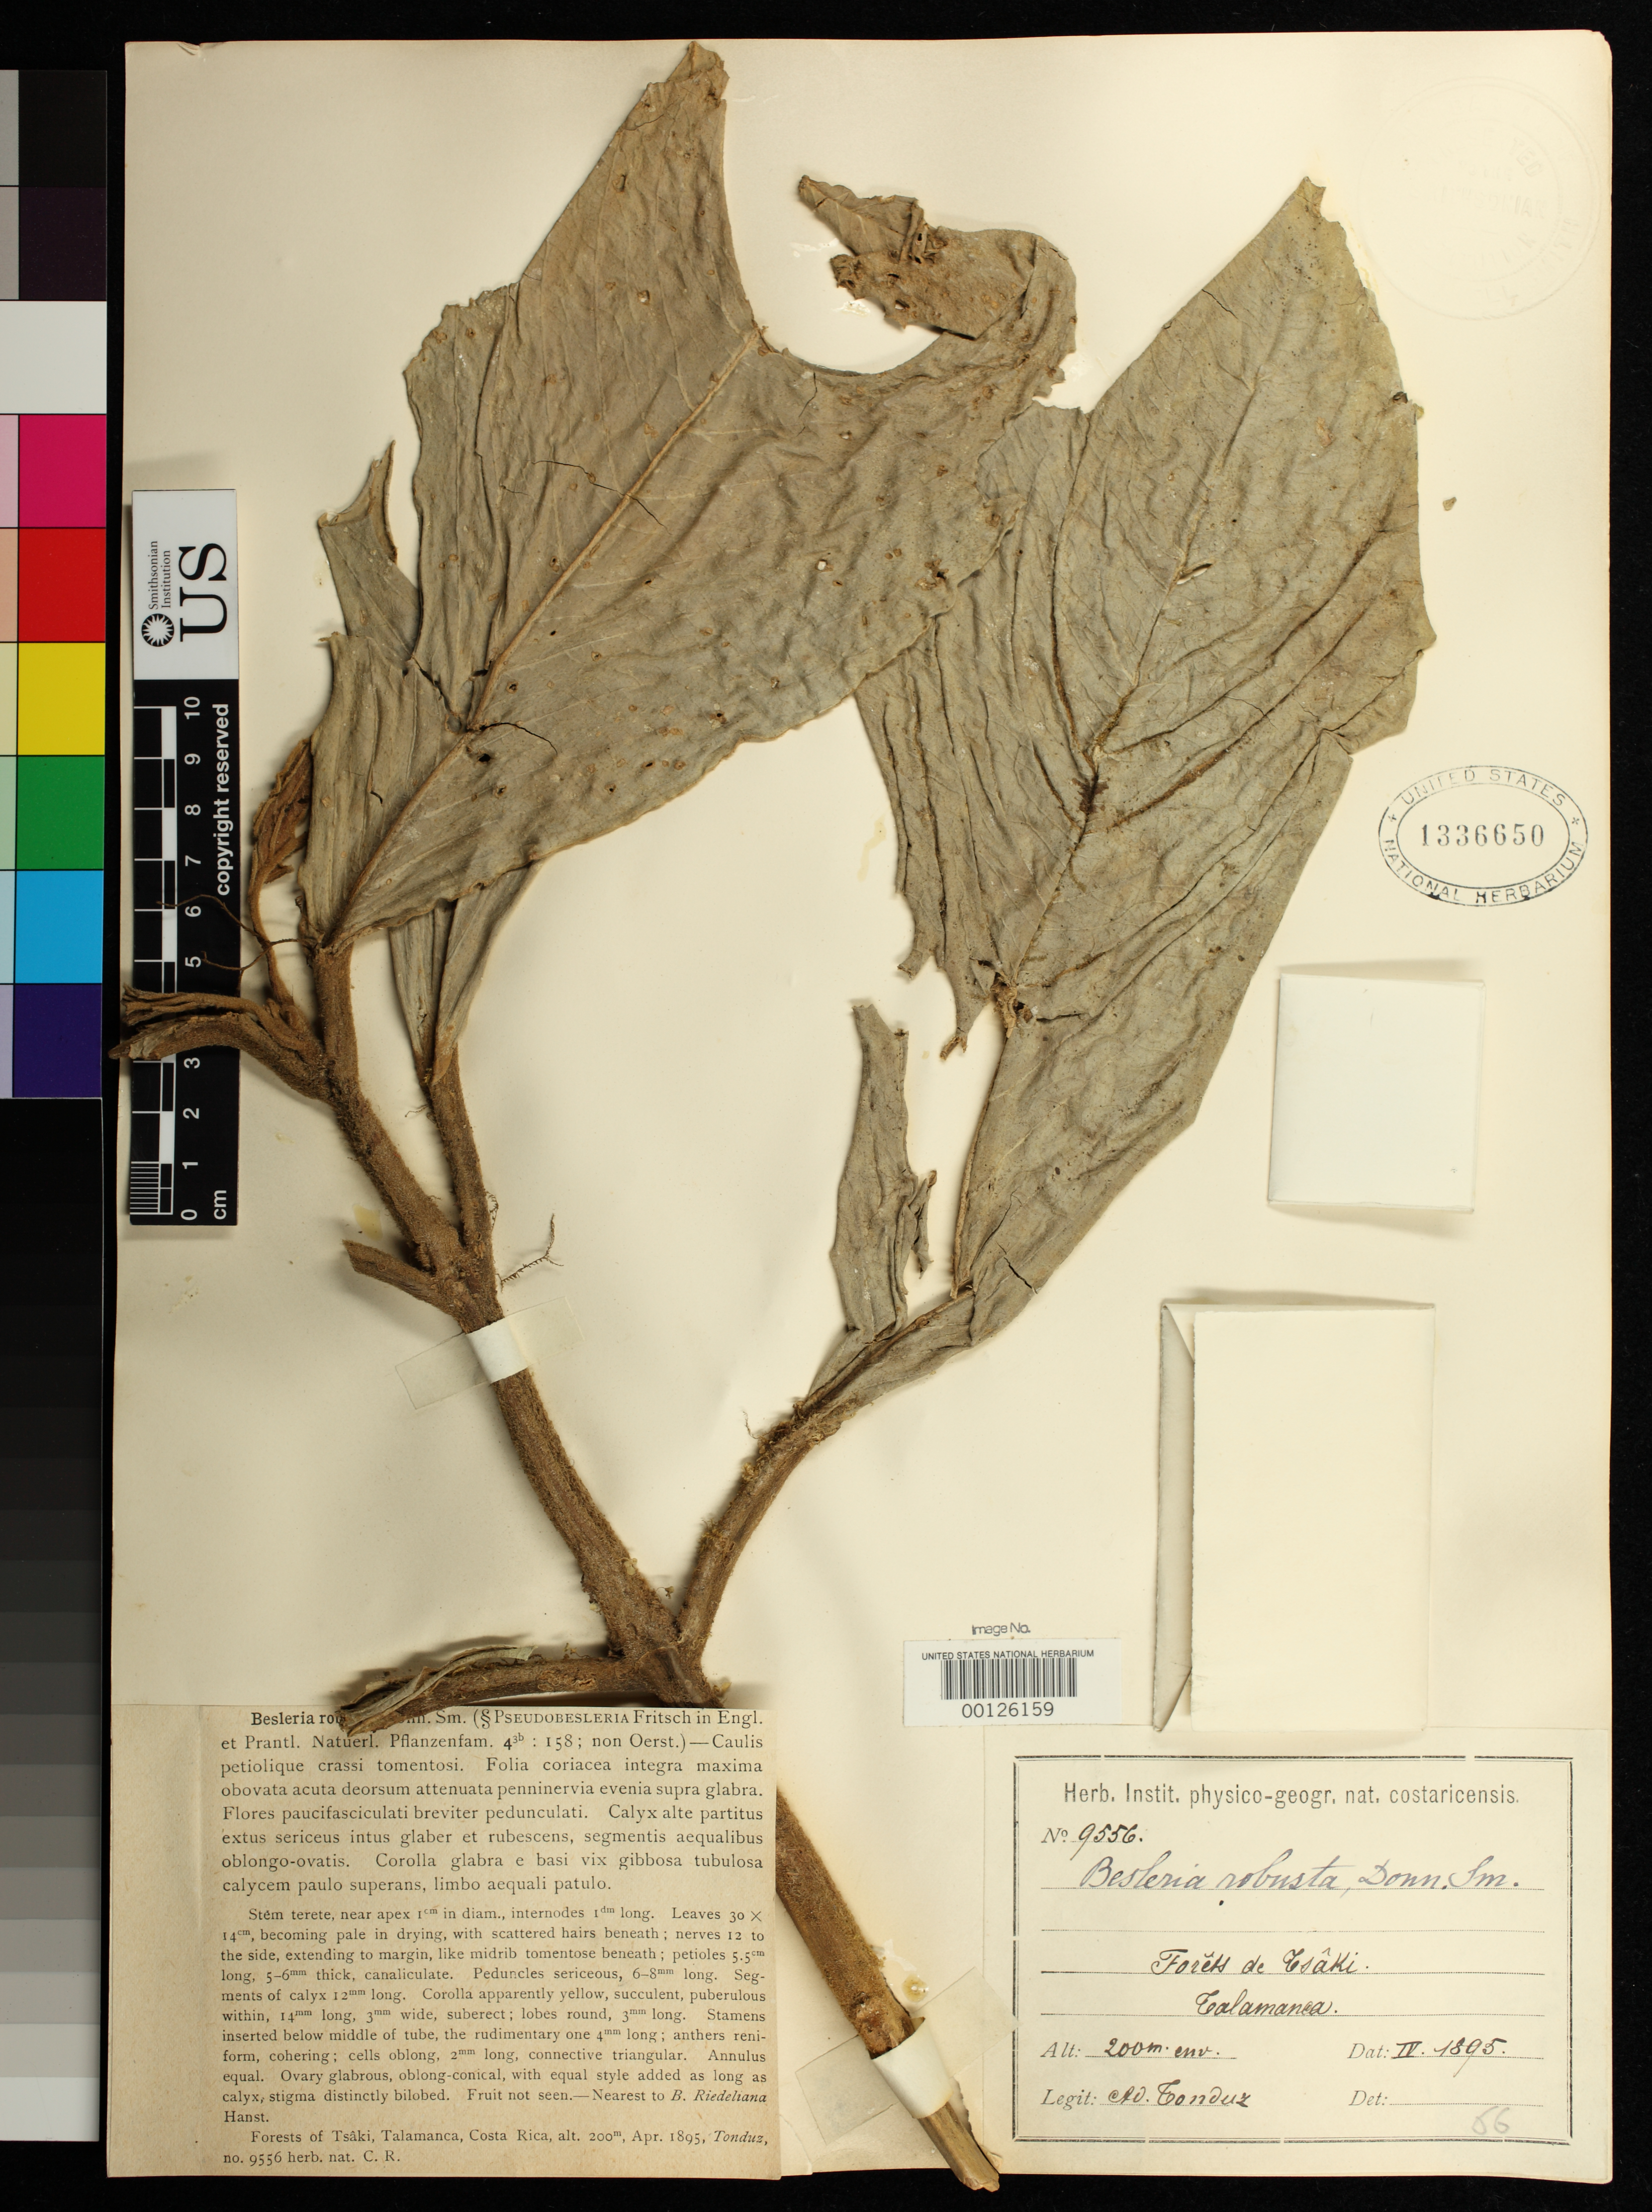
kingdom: Plantae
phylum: Tracheophyta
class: Magnoliopsida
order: Lamiales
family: Gesneriaceae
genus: Besleria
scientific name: Besleria robusta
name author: Donn. Sm.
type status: Isotype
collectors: A. Tonduz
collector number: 9556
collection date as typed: Apr 1895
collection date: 1895-04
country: Costa Rica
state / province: Limón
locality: Talamanca, forests of Tsaki.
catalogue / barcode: US 1336650